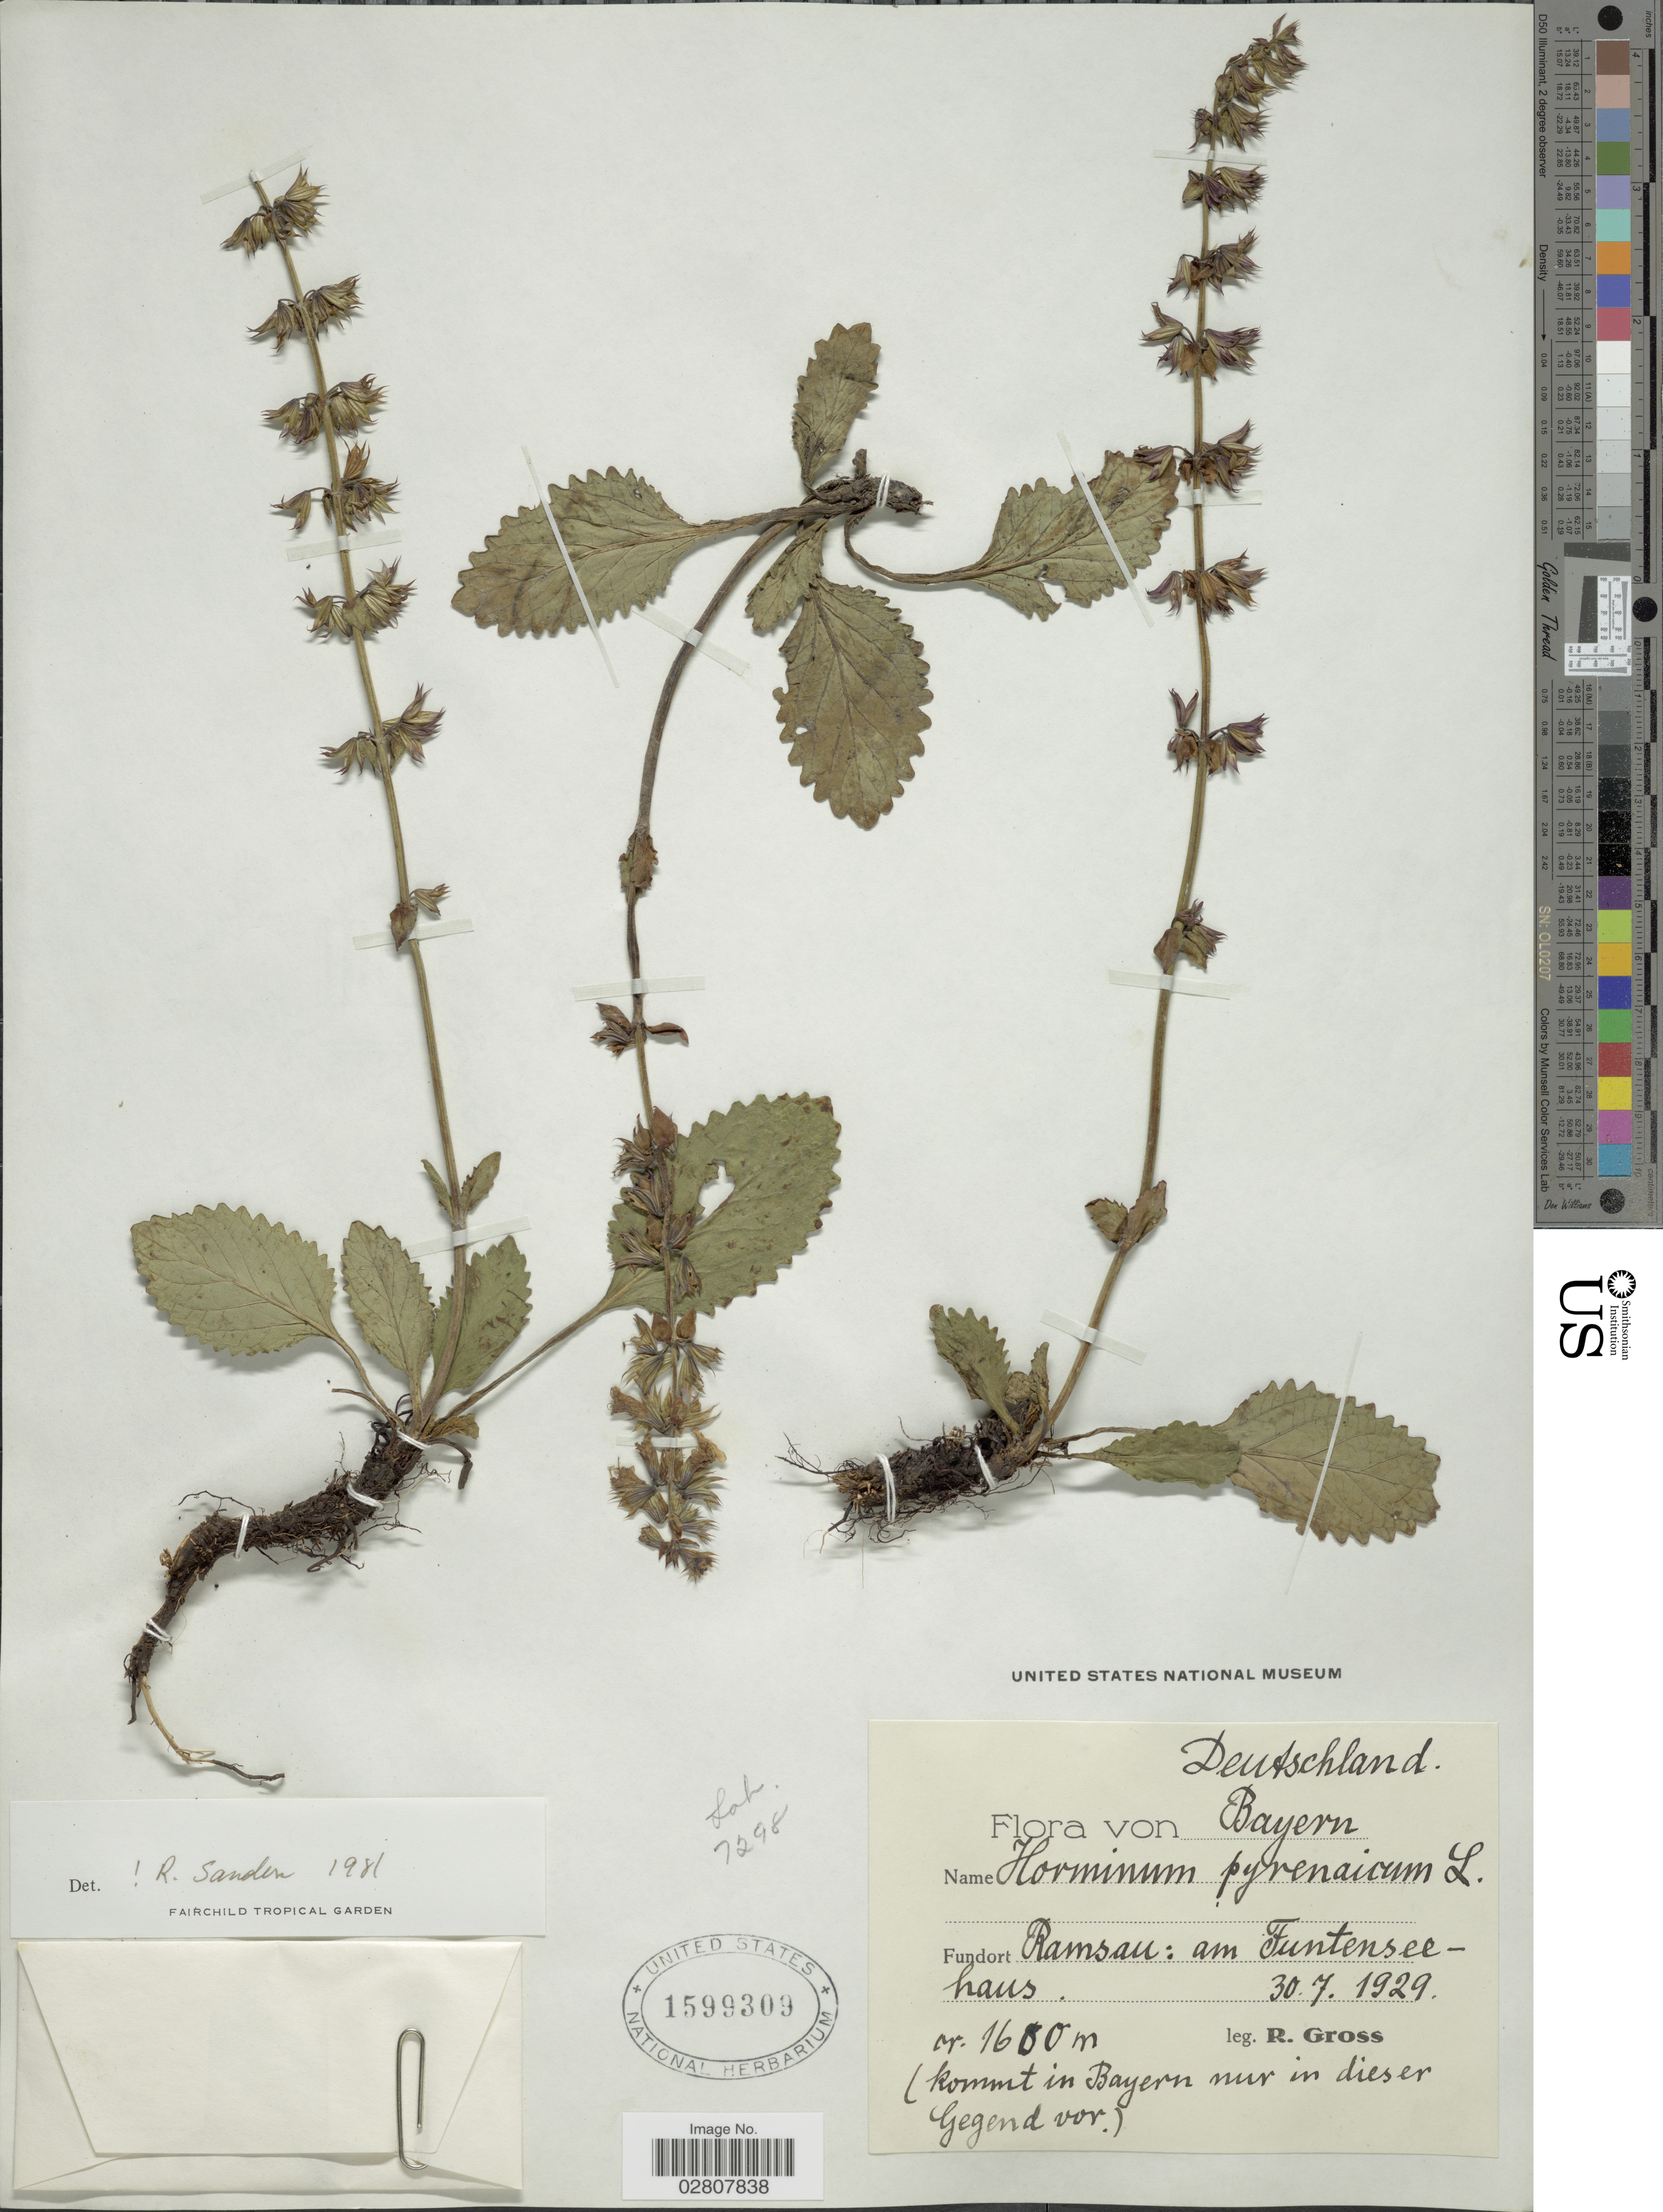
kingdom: Plantae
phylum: Tracheophyta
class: Magnoliopsida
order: Lamiales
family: Lamiaceae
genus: Horminum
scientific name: Horminum pyrenaicum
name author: L.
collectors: R. Gross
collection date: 1929-07-30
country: Germany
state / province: Bayern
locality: Ramsau: am Funtensee-haus.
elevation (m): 1600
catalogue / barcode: US 1599309